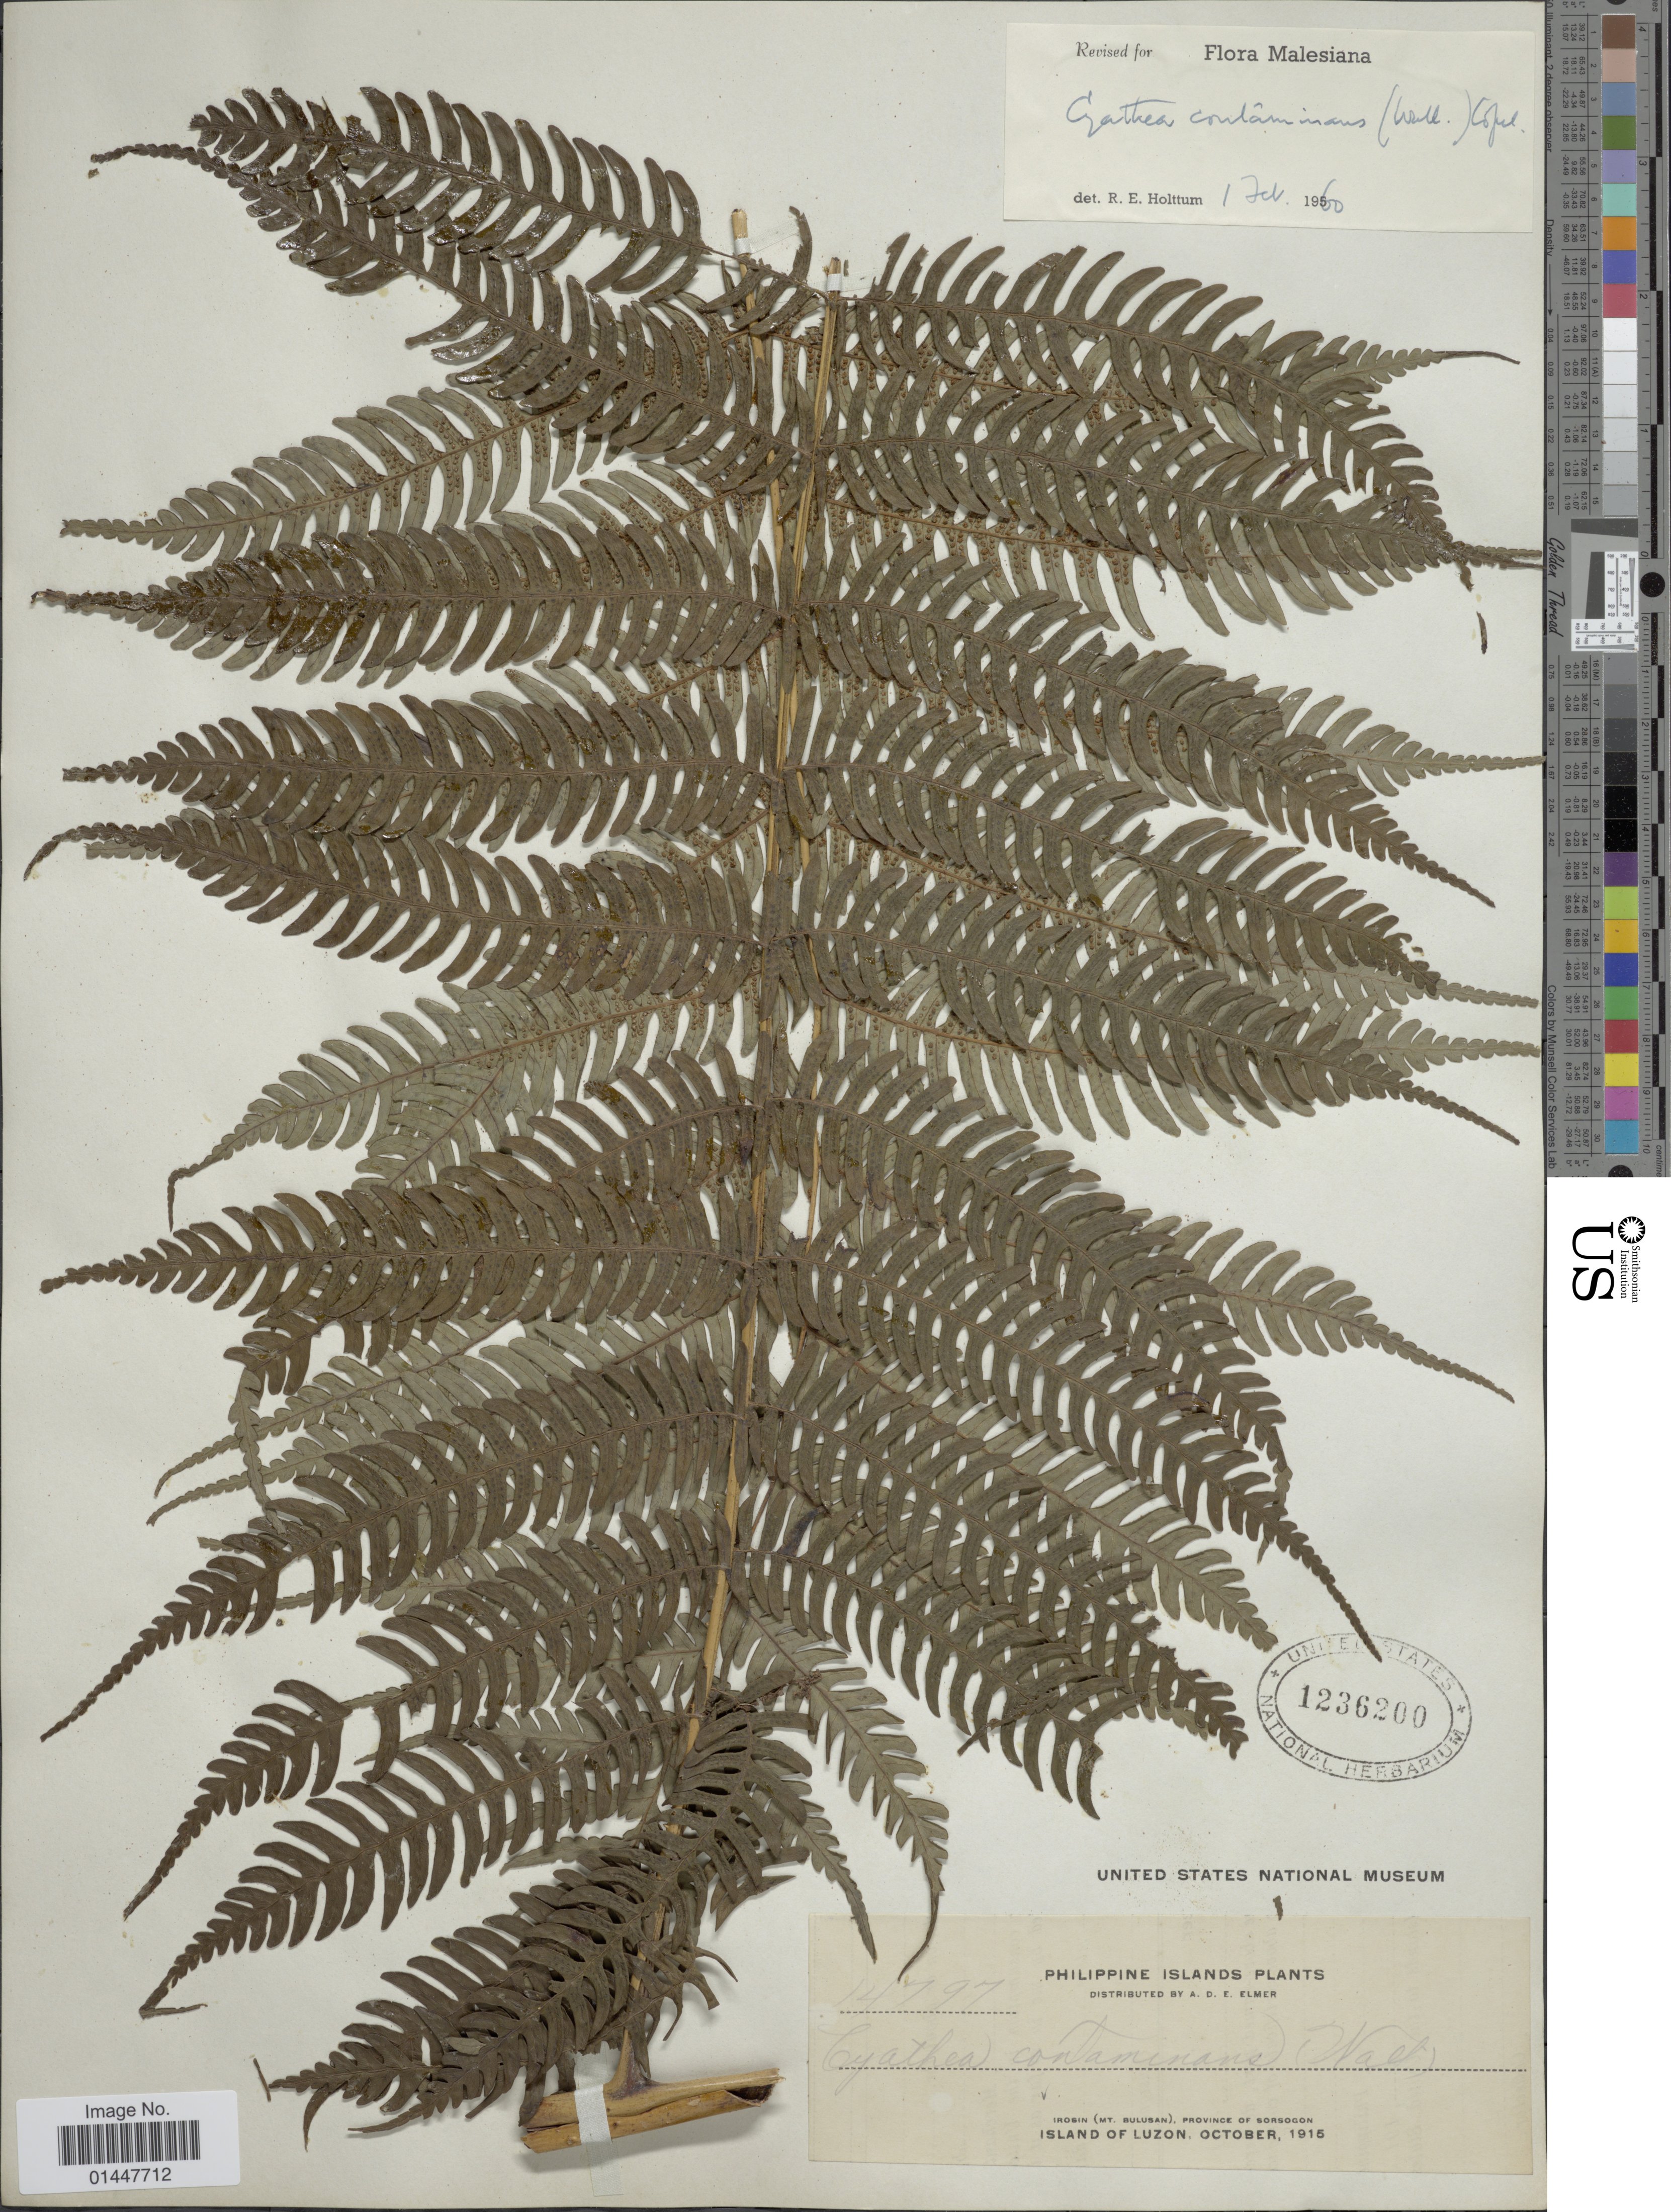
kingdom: Plantae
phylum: Tracheophyta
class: Polypodiopsida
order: Cyatheales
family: Cyatheaceae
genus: Sphaeropteris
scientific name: Sphaeropteris glauca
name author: (Blume) R.M. Tryon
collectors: A. D. E. Elmer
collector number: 14797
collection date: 1915-10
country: Philippines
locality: Philippine Islands, Irosin (Mt. Bulusan), Province of Sorsogon, Island of Luzon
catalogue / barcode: US 1236200